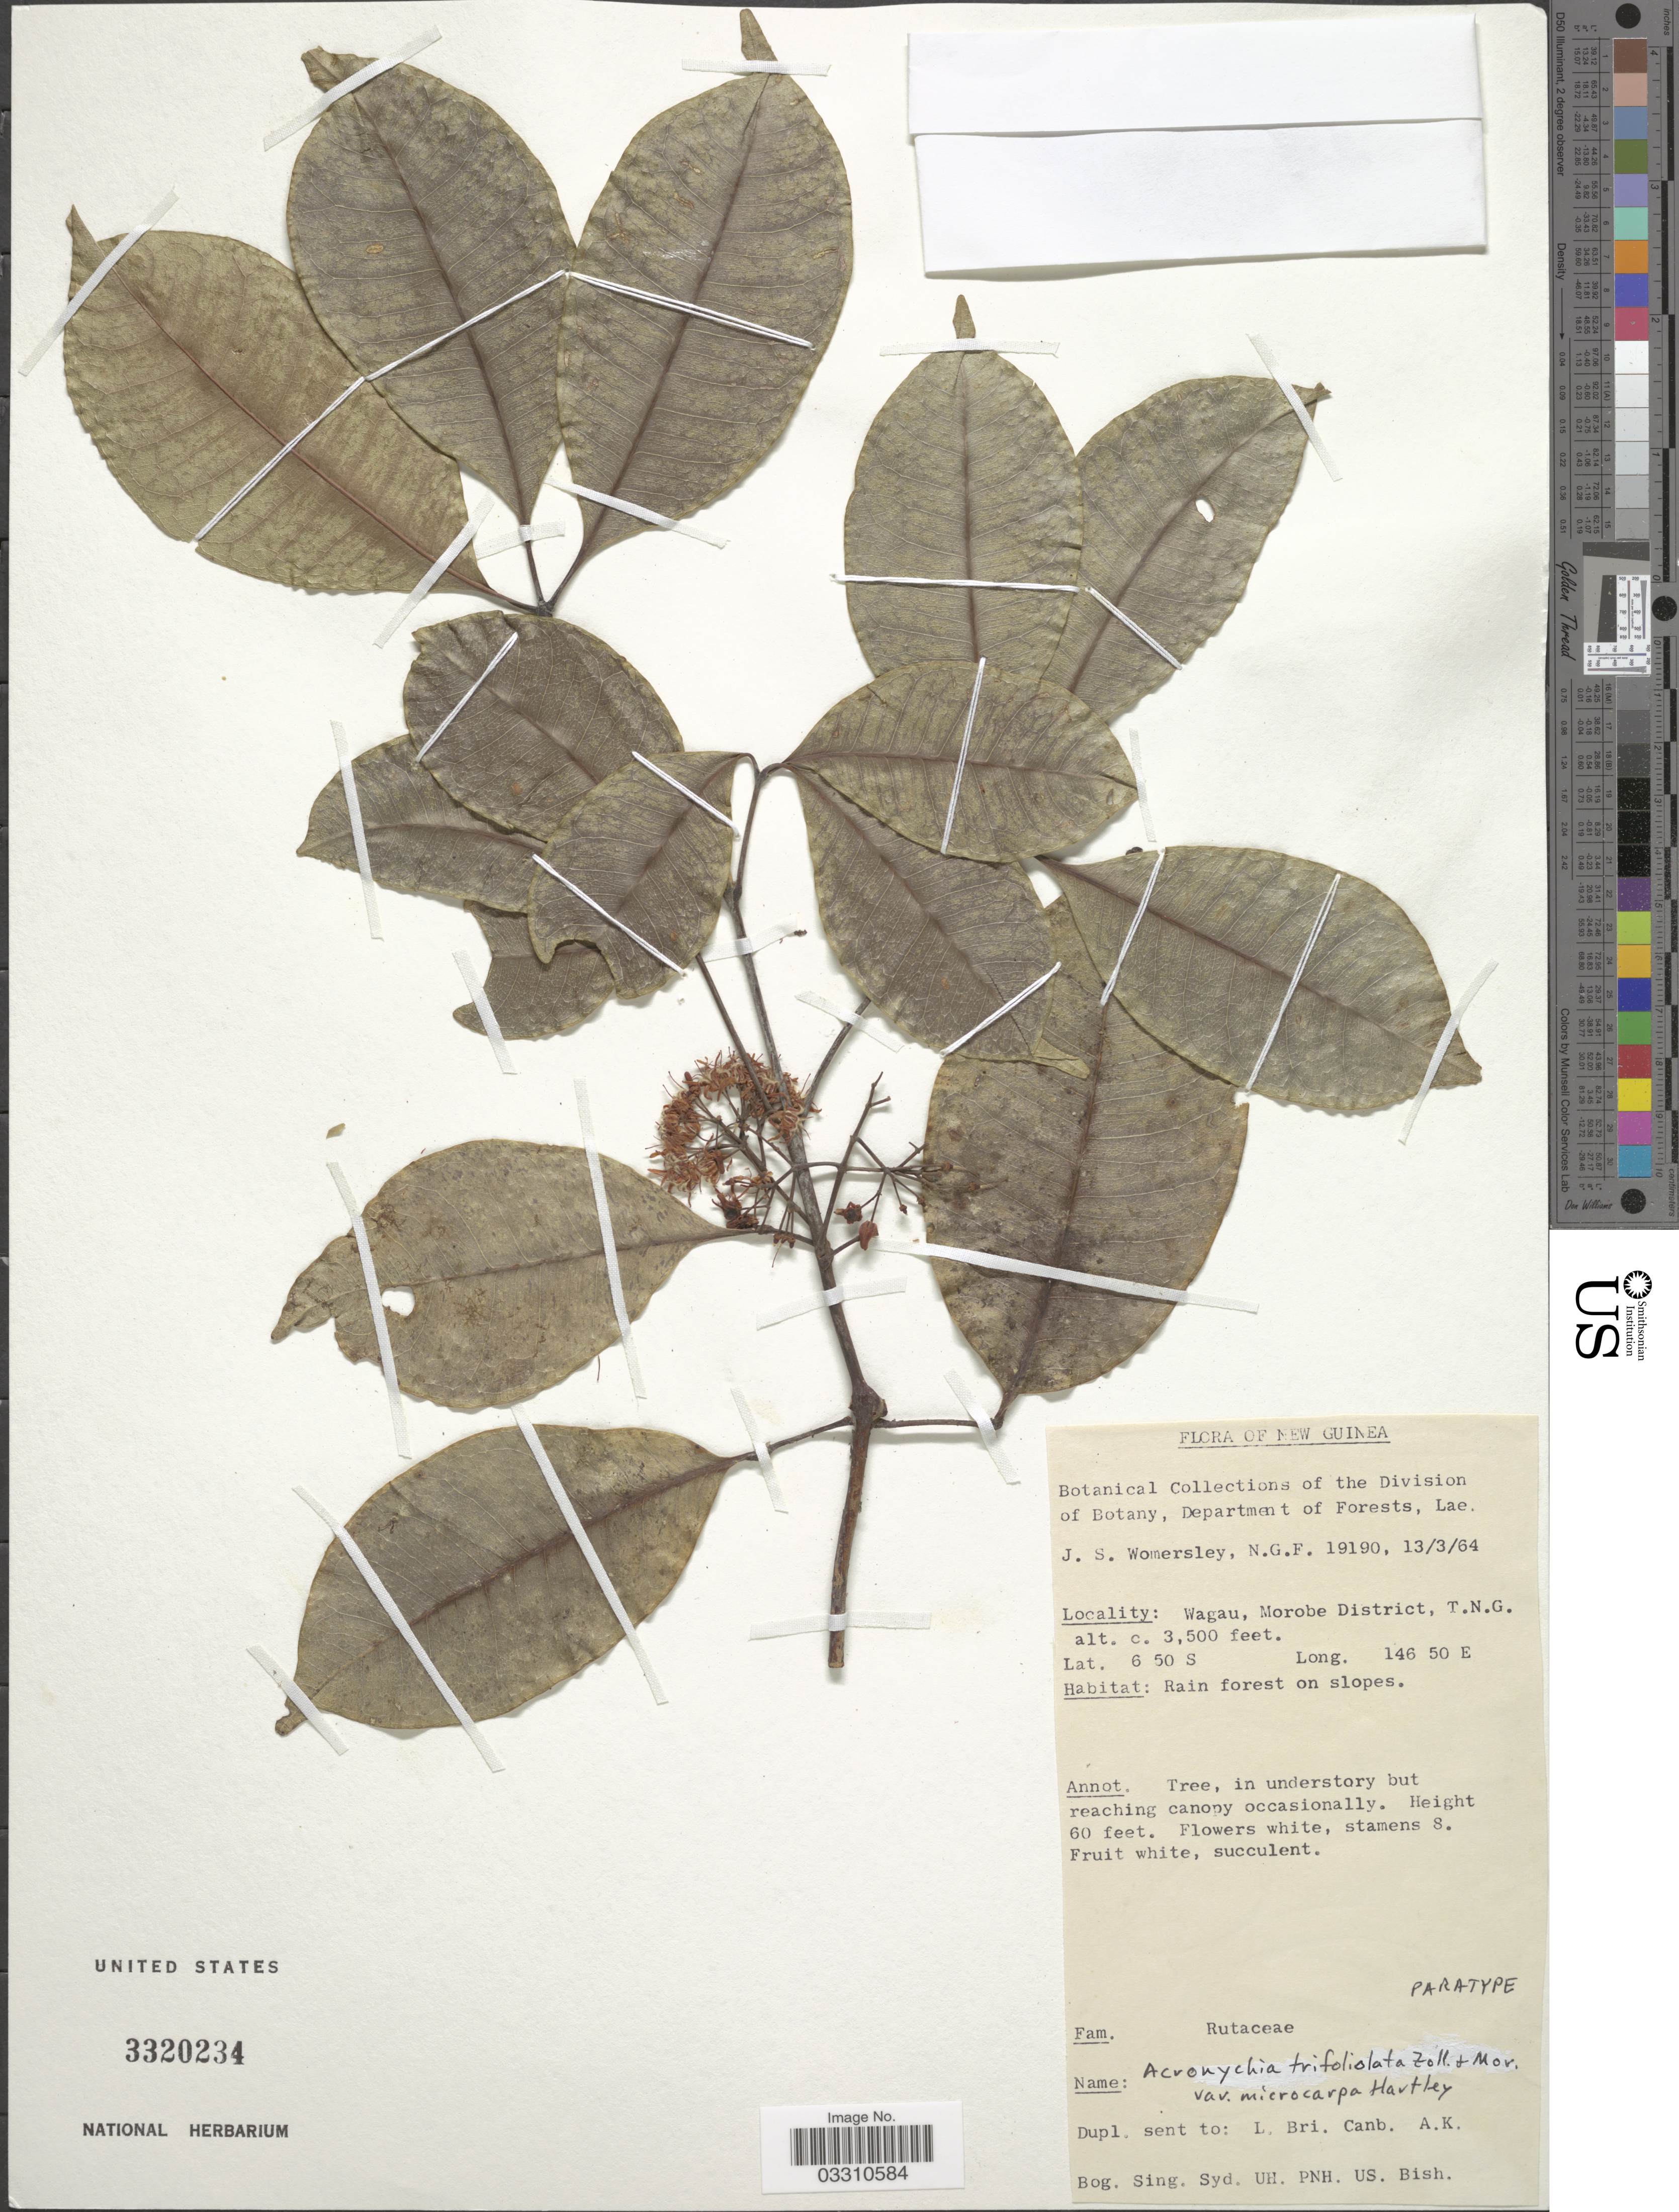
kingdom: Plantae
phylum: Tracheophyta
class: Magnoliopsida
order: Sapindales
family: Rutaceae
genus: Acronychia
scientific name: Acronychia trifoliolata var. microcarpa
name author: T.G. Hartley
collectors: J. S. Womersley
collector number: NGF19190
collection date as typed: Transcribed d/m/y: 13/3/64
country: Papua New Guinea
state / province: Morobe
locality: New Guinea. Wagau, Morobe District, T.N.G.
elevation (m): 1067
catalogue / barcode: US 3320234